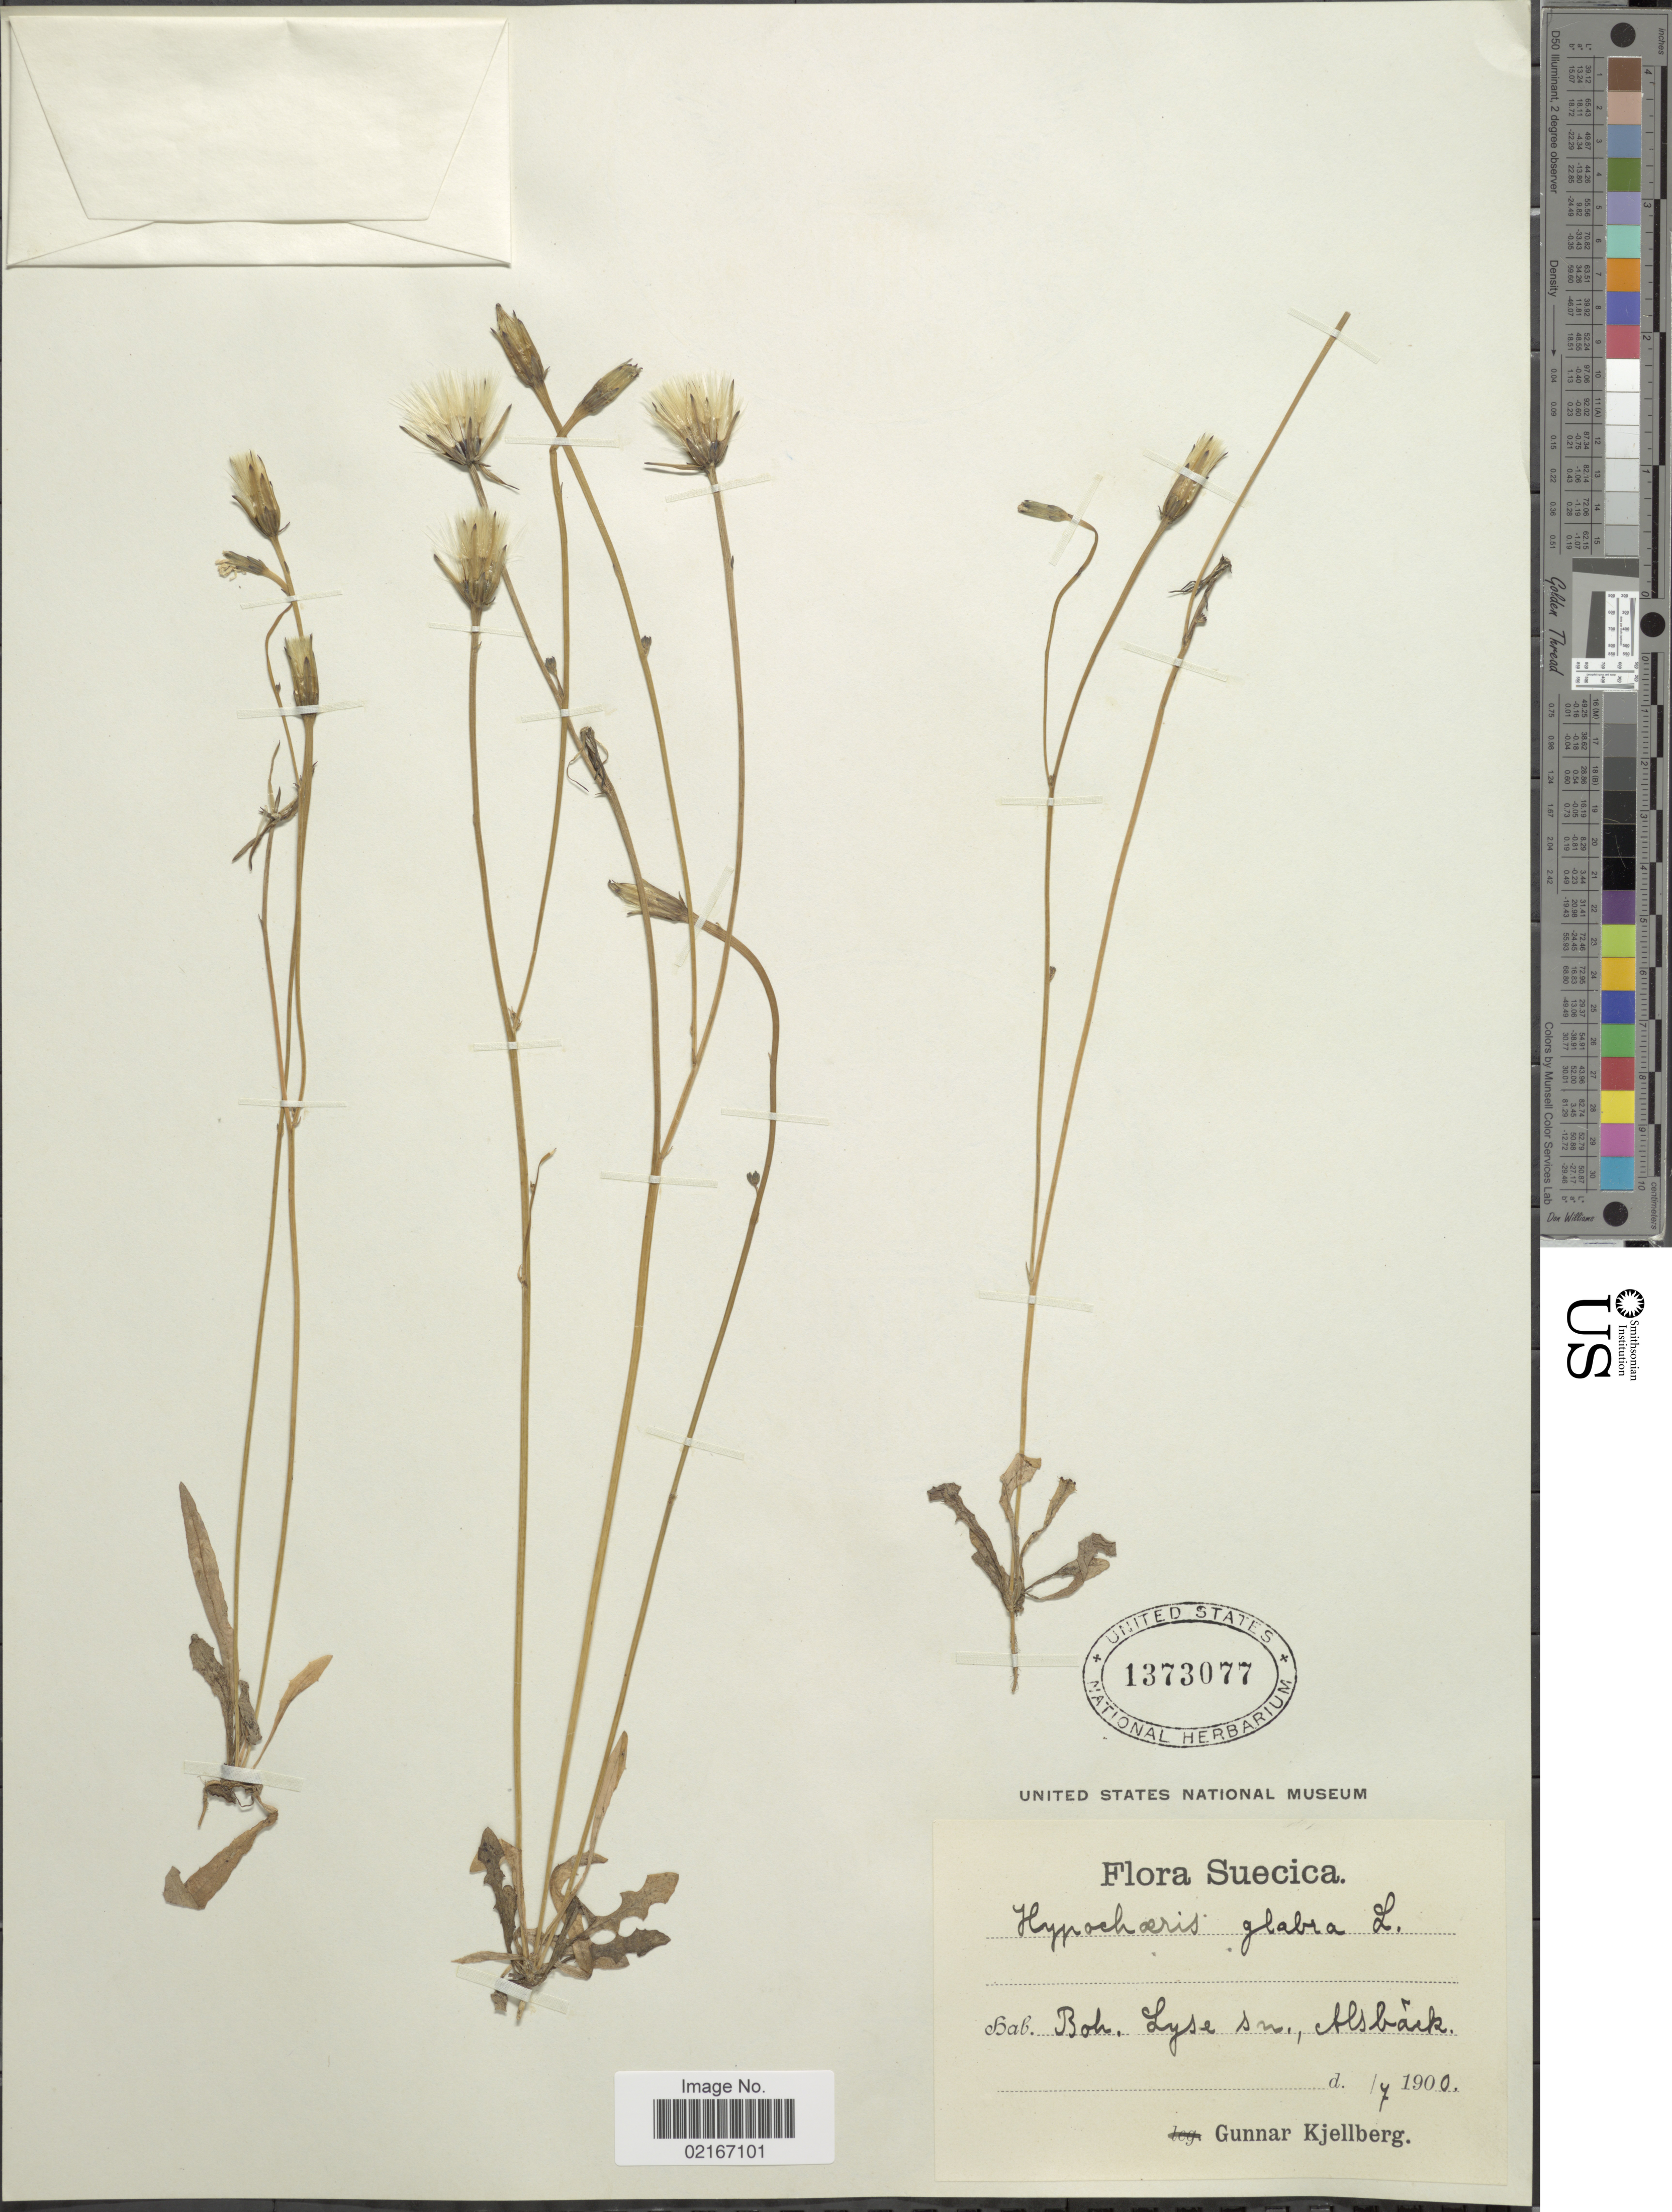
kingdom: Plantae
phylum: Tracheophyta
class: Magnoliopsida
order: Asterales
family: Asteraceae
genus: Hypochaeris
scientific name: Hypochaeris glabra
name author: L.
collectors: G. Kjellberg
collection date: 1900-07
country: Sweden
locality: Suecica, Boh. Lyse sn, Alsbäck.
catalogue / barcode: US 1373077